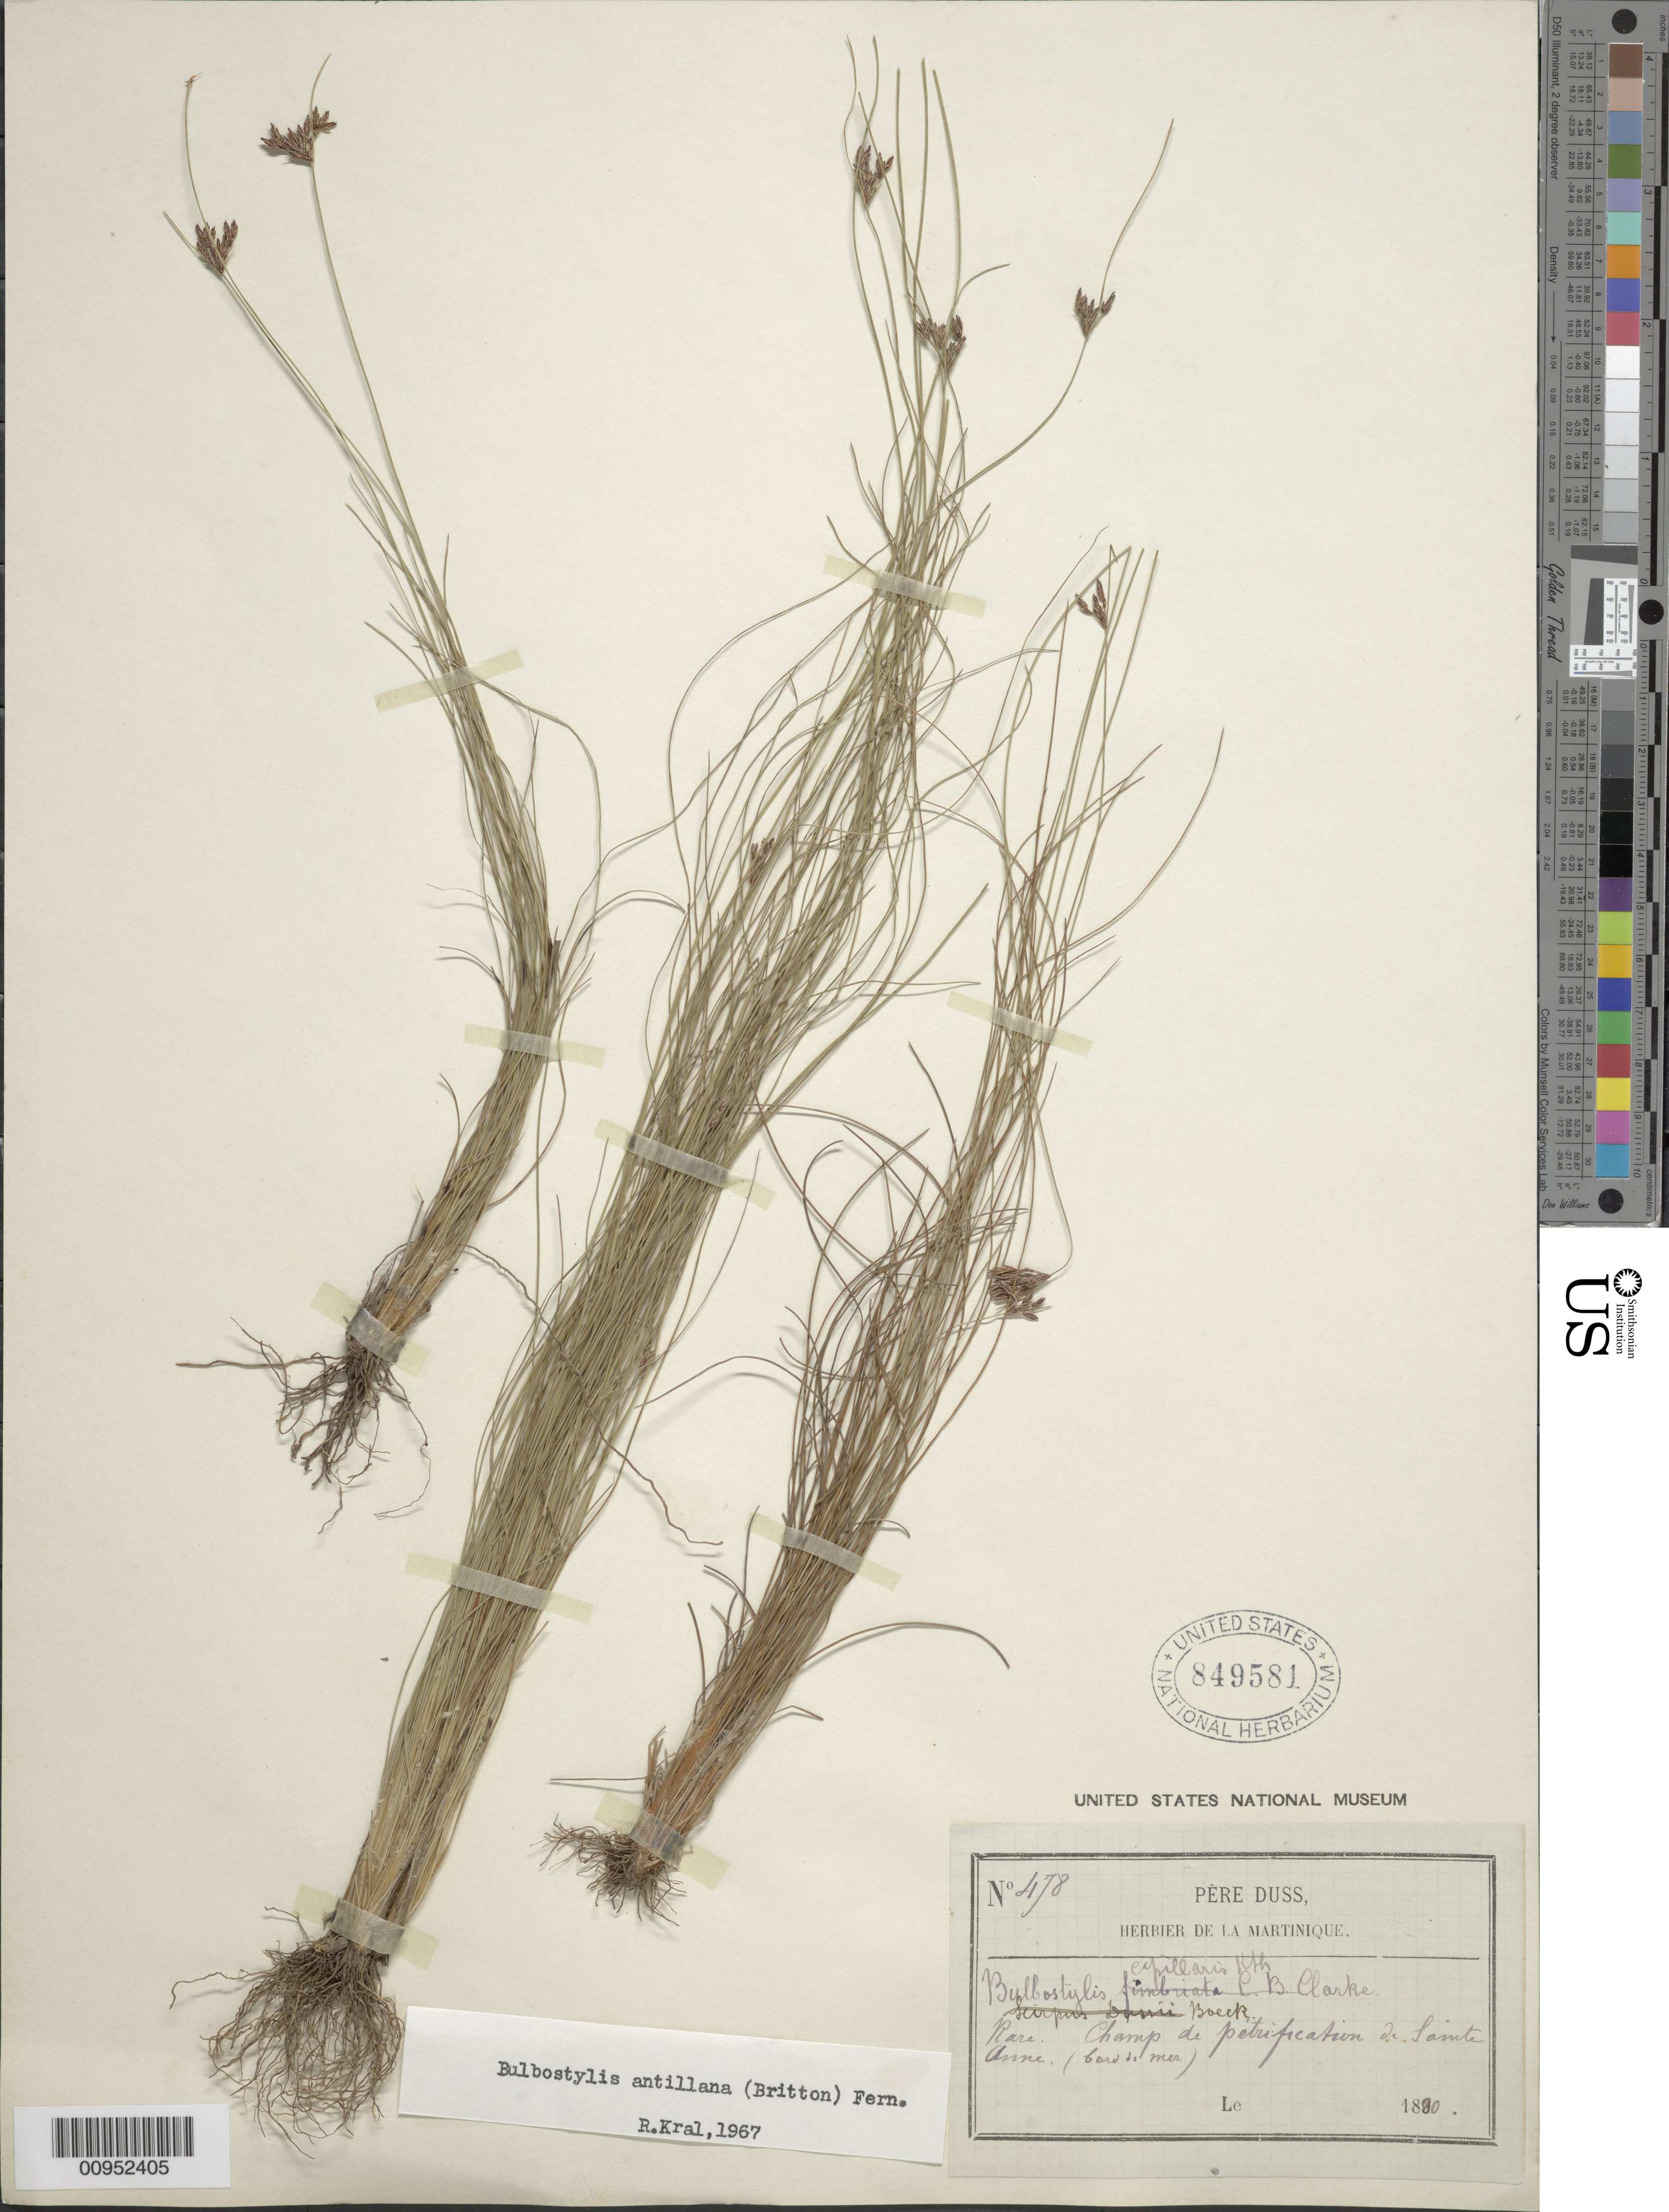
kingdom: Plantae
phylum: Tracheophyta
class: Liliopsida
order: Poales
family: Cyperaceae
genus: Bulbostylis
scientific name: Bulbostylis antillana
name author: (Britton) Fernald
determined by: Kral, Robert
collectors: Père Duss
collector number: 478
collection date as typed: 1880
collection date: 1880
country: Martinique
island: Martinique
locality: Champ de petrification de Sainte Anne, bord de mer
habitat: Champ de petrification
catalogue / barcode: US 849581